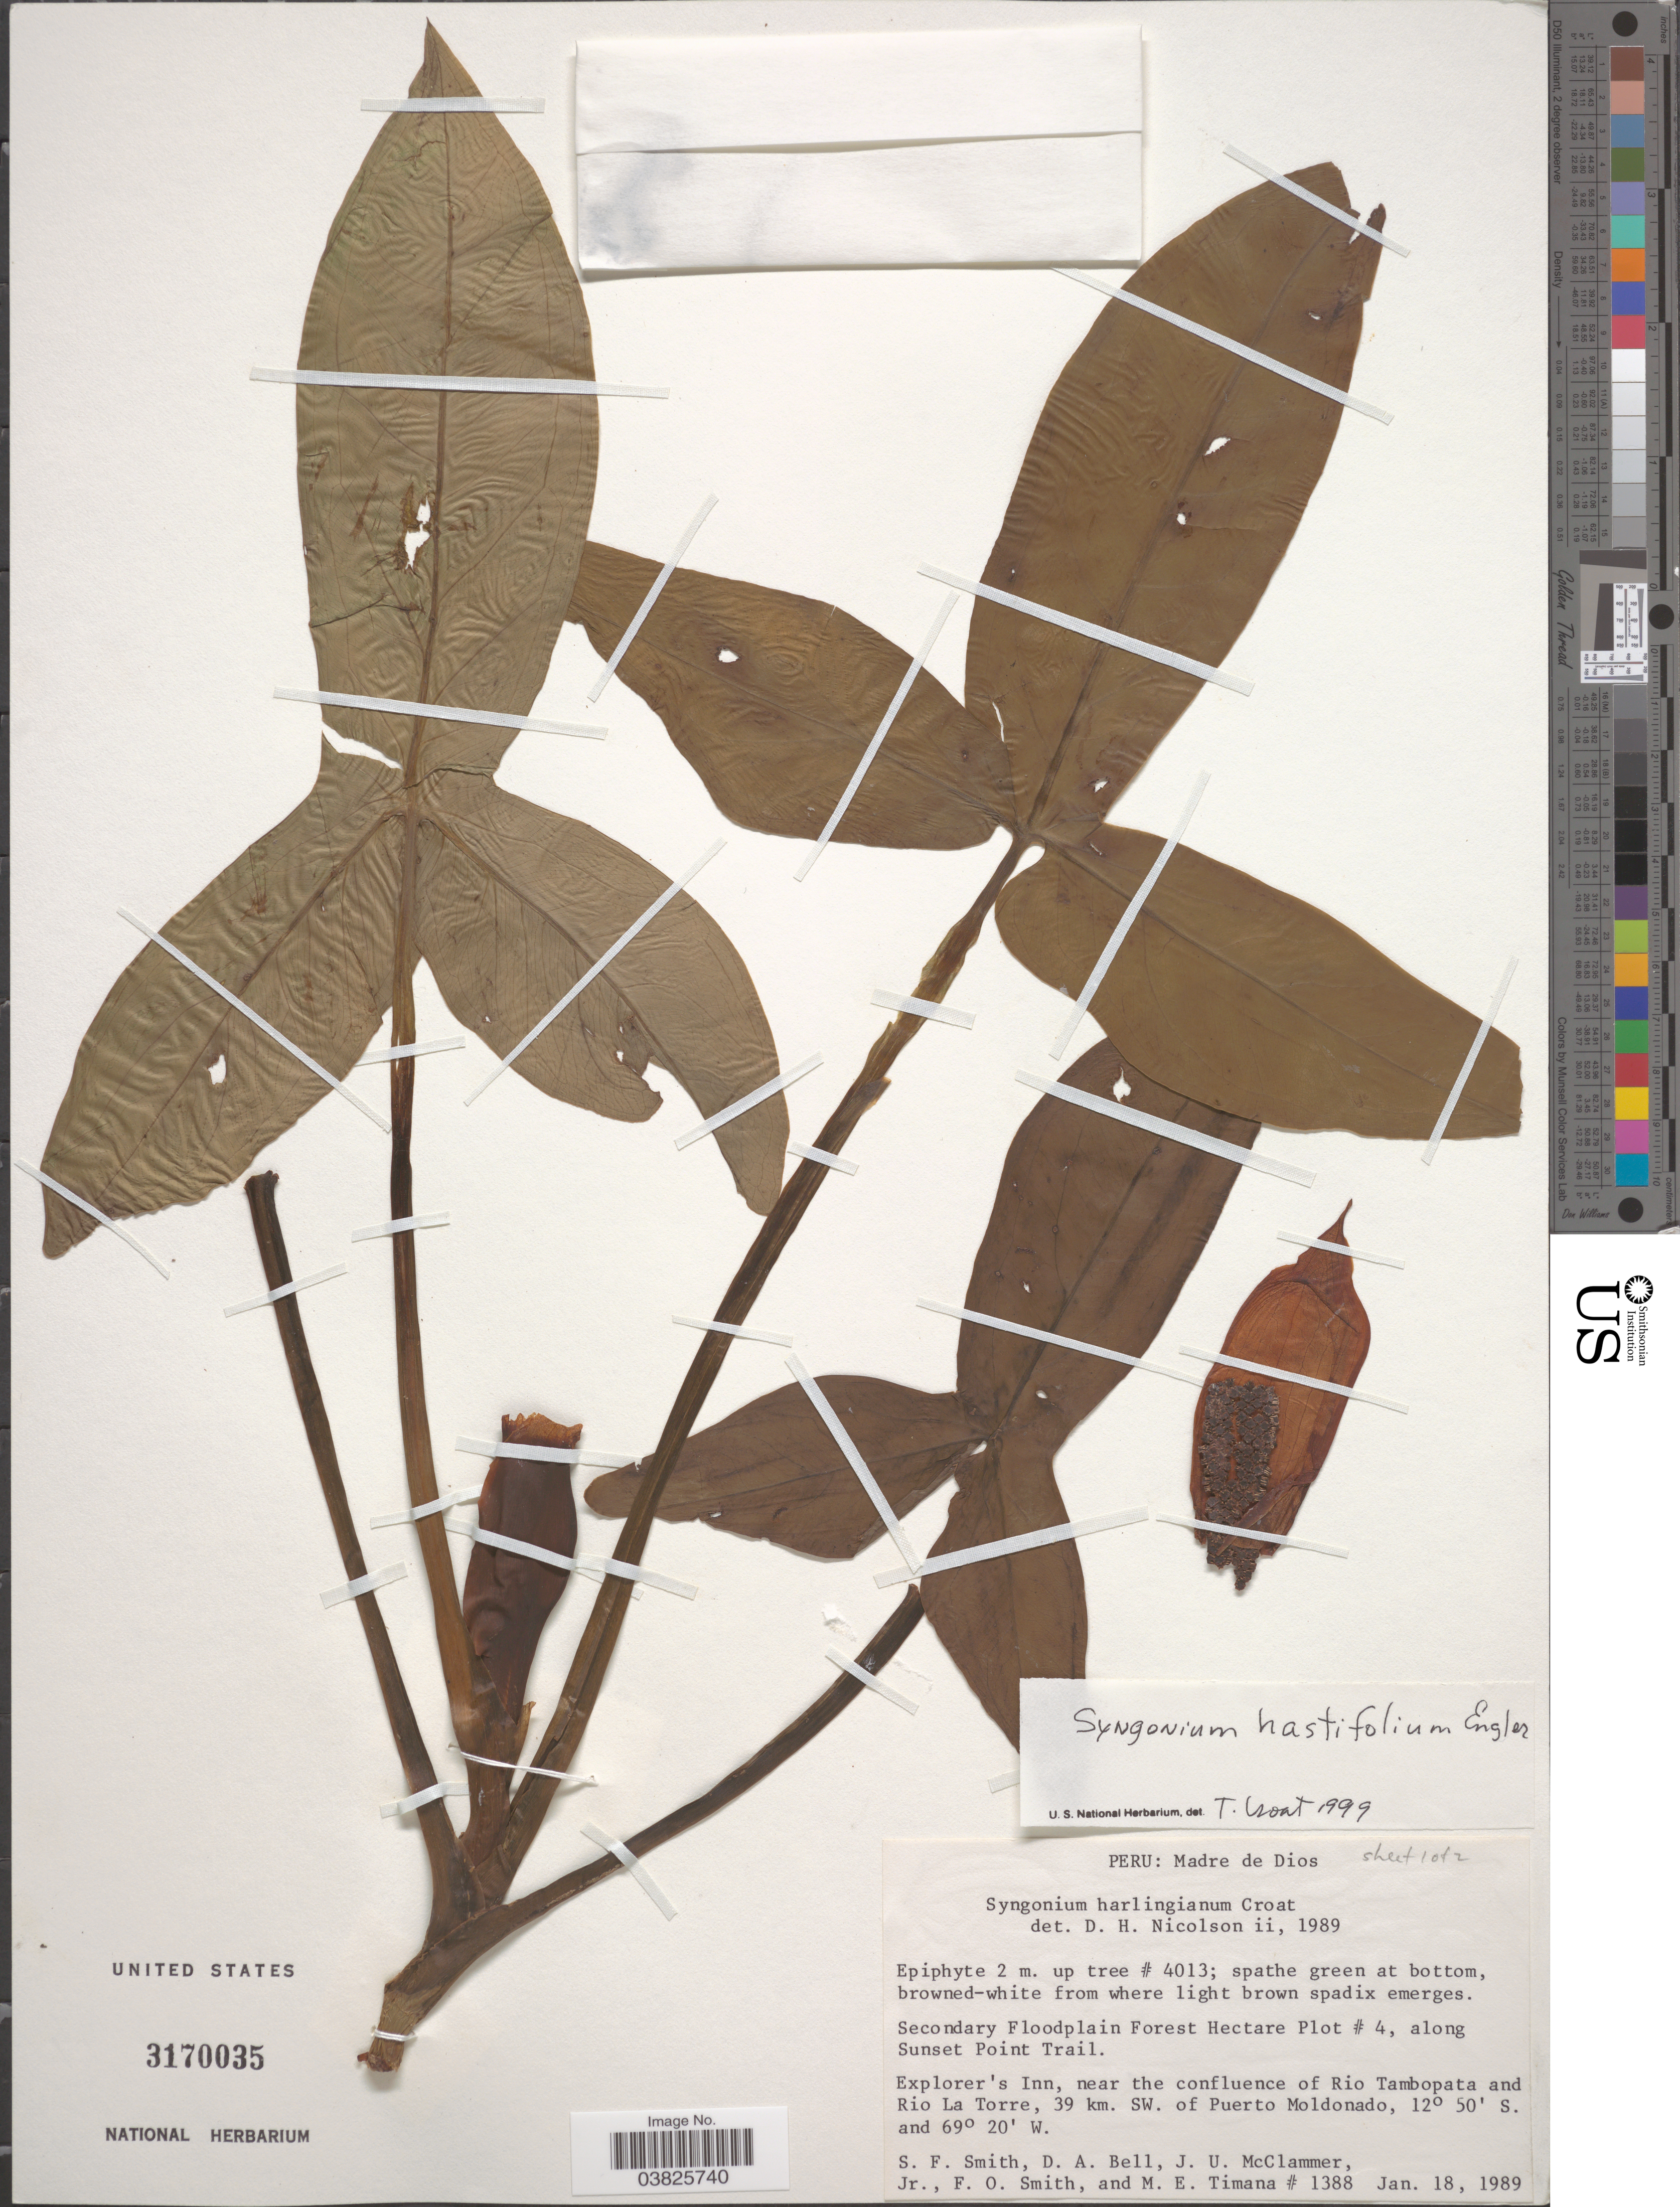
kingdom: Plantae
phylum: Tracheophyta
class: Liliopsida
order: Alismatales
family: Araceae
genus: Syngonium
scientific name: Syngonium hastifolium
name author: Engl.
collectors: S.F. Smith, D. A. Bell, J. McClammer Jr. & F. Smith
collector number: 1388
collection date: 1989-01-18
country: Peru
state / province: Madre de Dios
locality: Secondary Floodplain Forest Hectare Plot #4, along Sunset Point Trail. Explorer's Inn, near the confluence of Rio Tambopata and Rio La Torre, 39 km. SW. of Puerto Moldonado.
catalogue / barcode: US 3170035